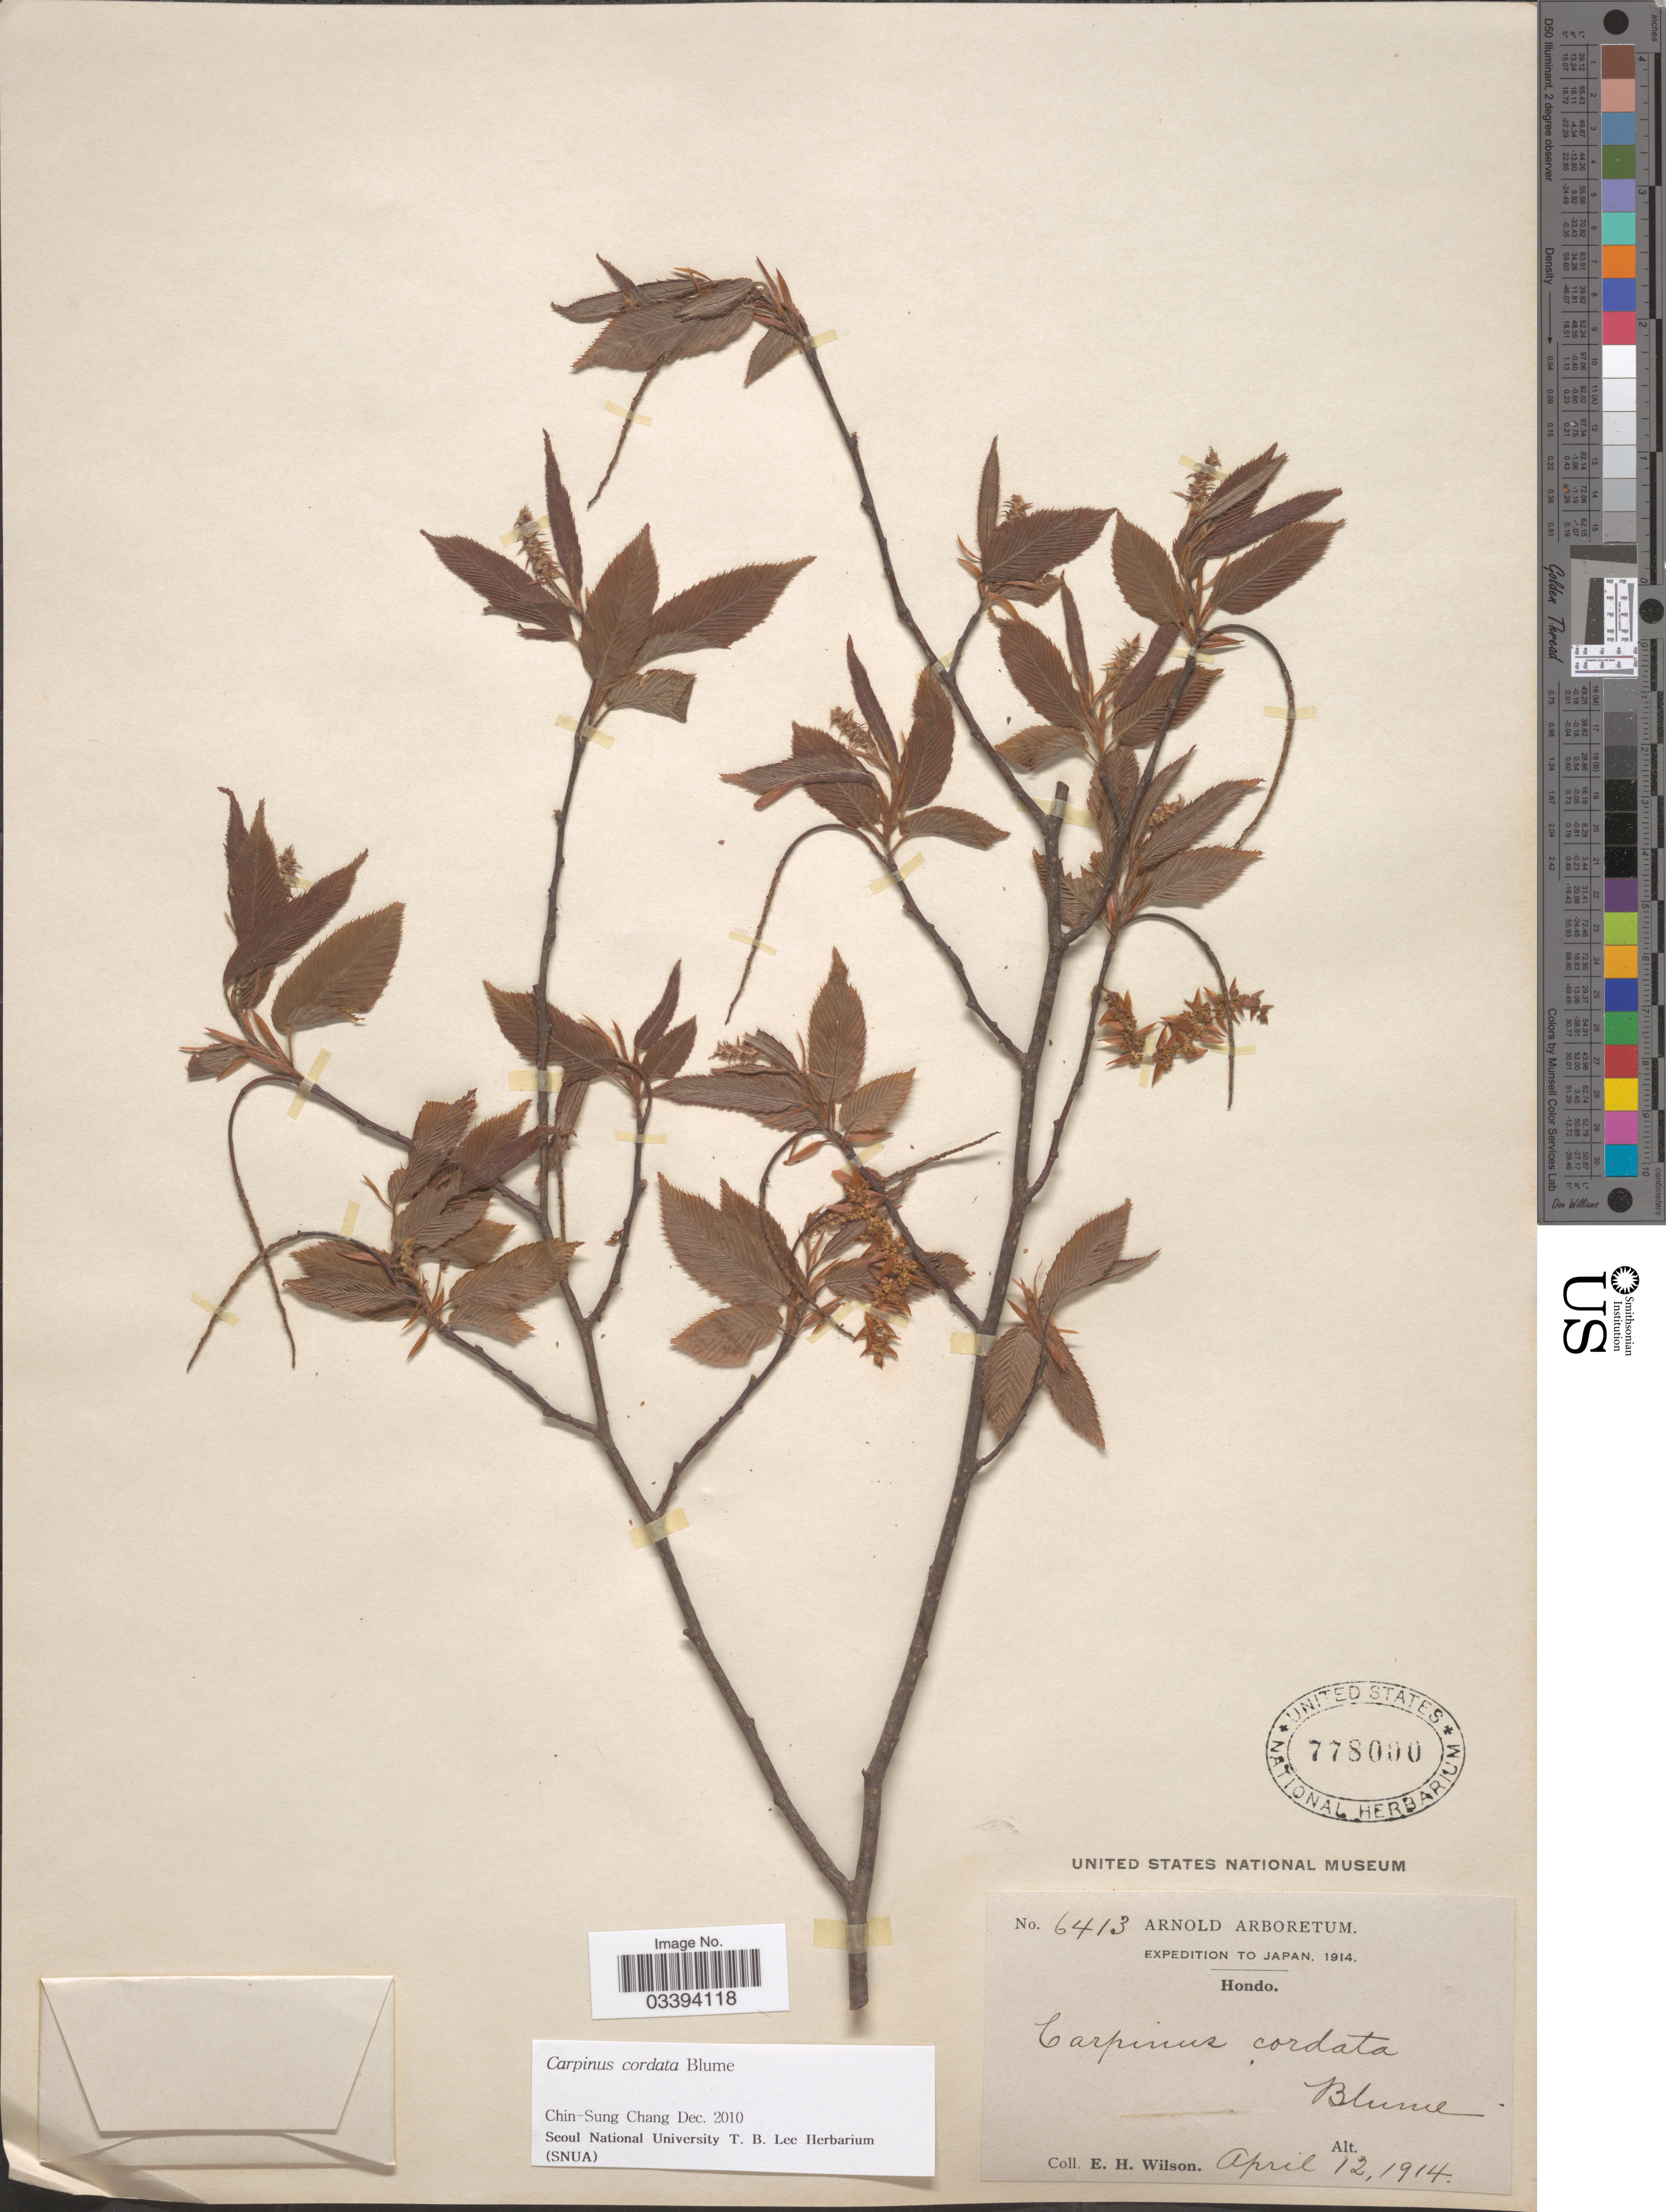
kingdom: Plantae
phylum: Tracheophyta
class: Magnoliopsida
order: Fagales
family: Betulaceae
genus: Carpinus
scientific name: Carpinus cordata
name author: Blume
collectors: E. Wilson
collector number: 6413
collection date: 1914-04-12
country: Japan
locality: Hondo.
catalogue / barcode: US 778000